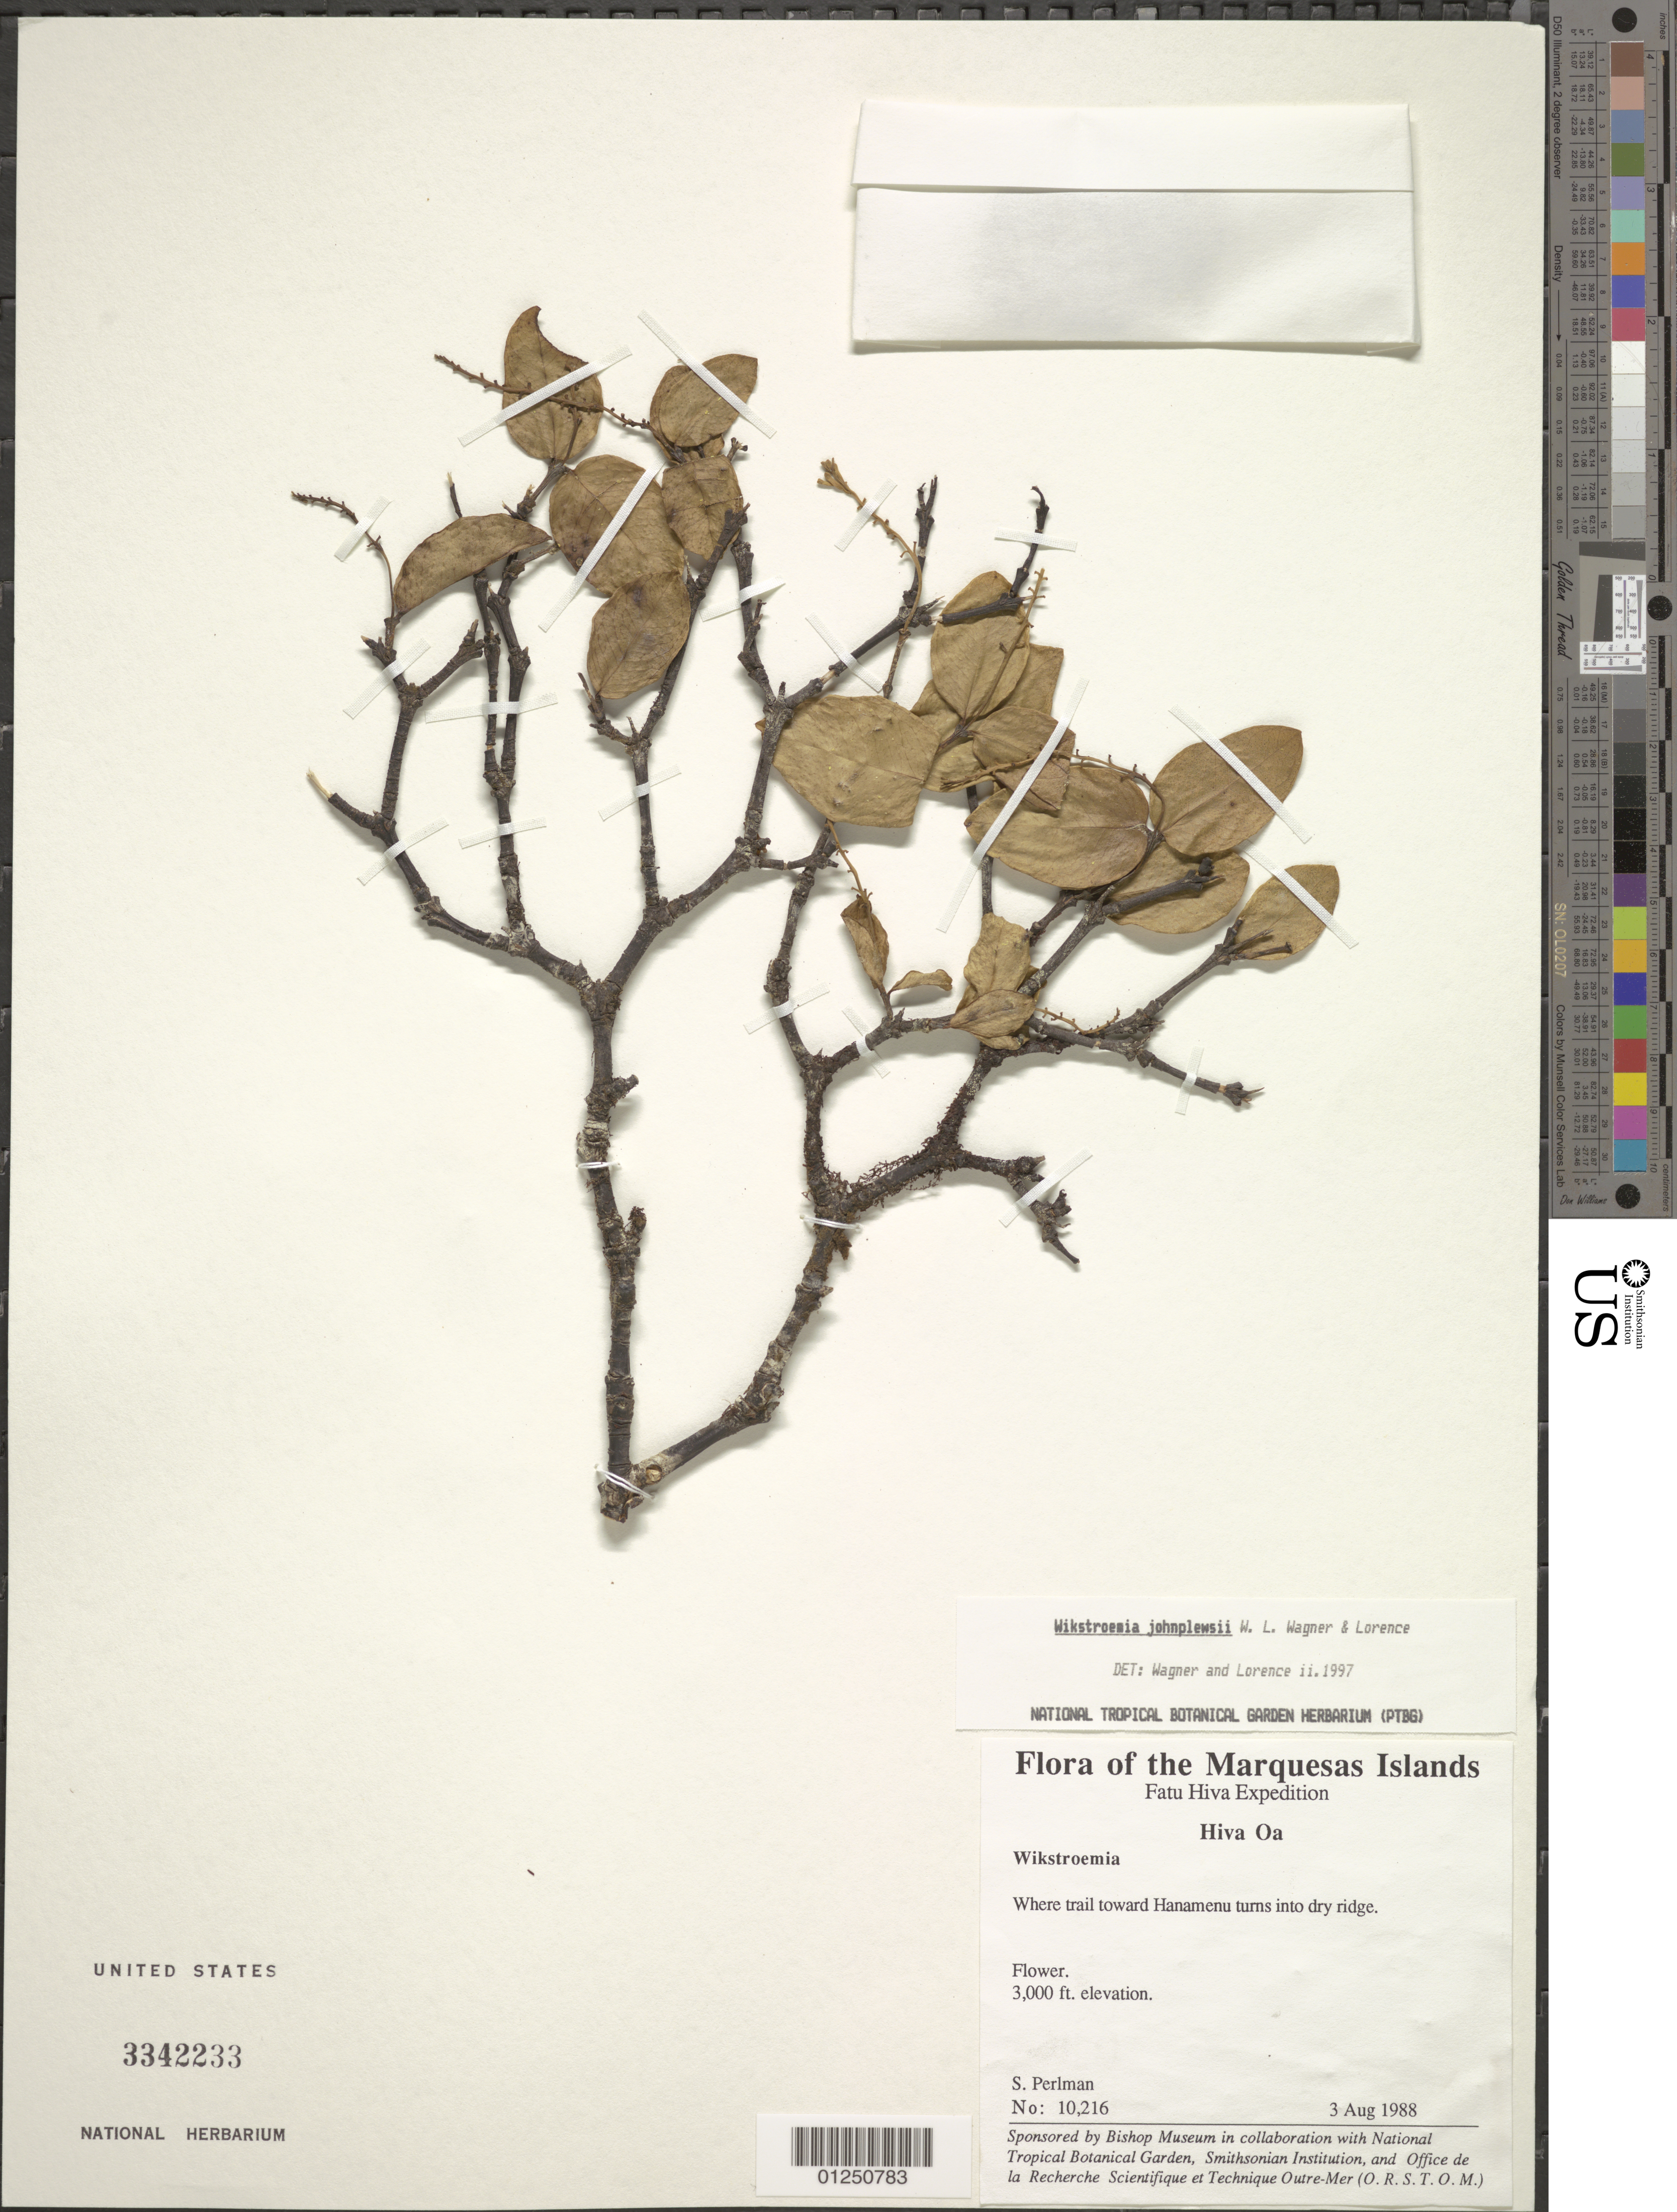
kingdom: Plantae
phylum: Tracheophyta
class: Magnoliopsida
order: Malvales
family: Thymelaeaceae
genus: Wikstroemia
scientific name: Wikstroemia johnplewsii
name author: W.L. Wagner & Lorence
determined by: Wagner, W. L.; Lorence, David H.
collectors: S. P. Perlman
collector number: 10216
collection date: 1988-08-03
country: French Polynesia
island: Hiva Oa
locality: Where trail toward Hanamenu turns into dry ridge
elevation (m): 914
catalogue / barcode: US 3342233